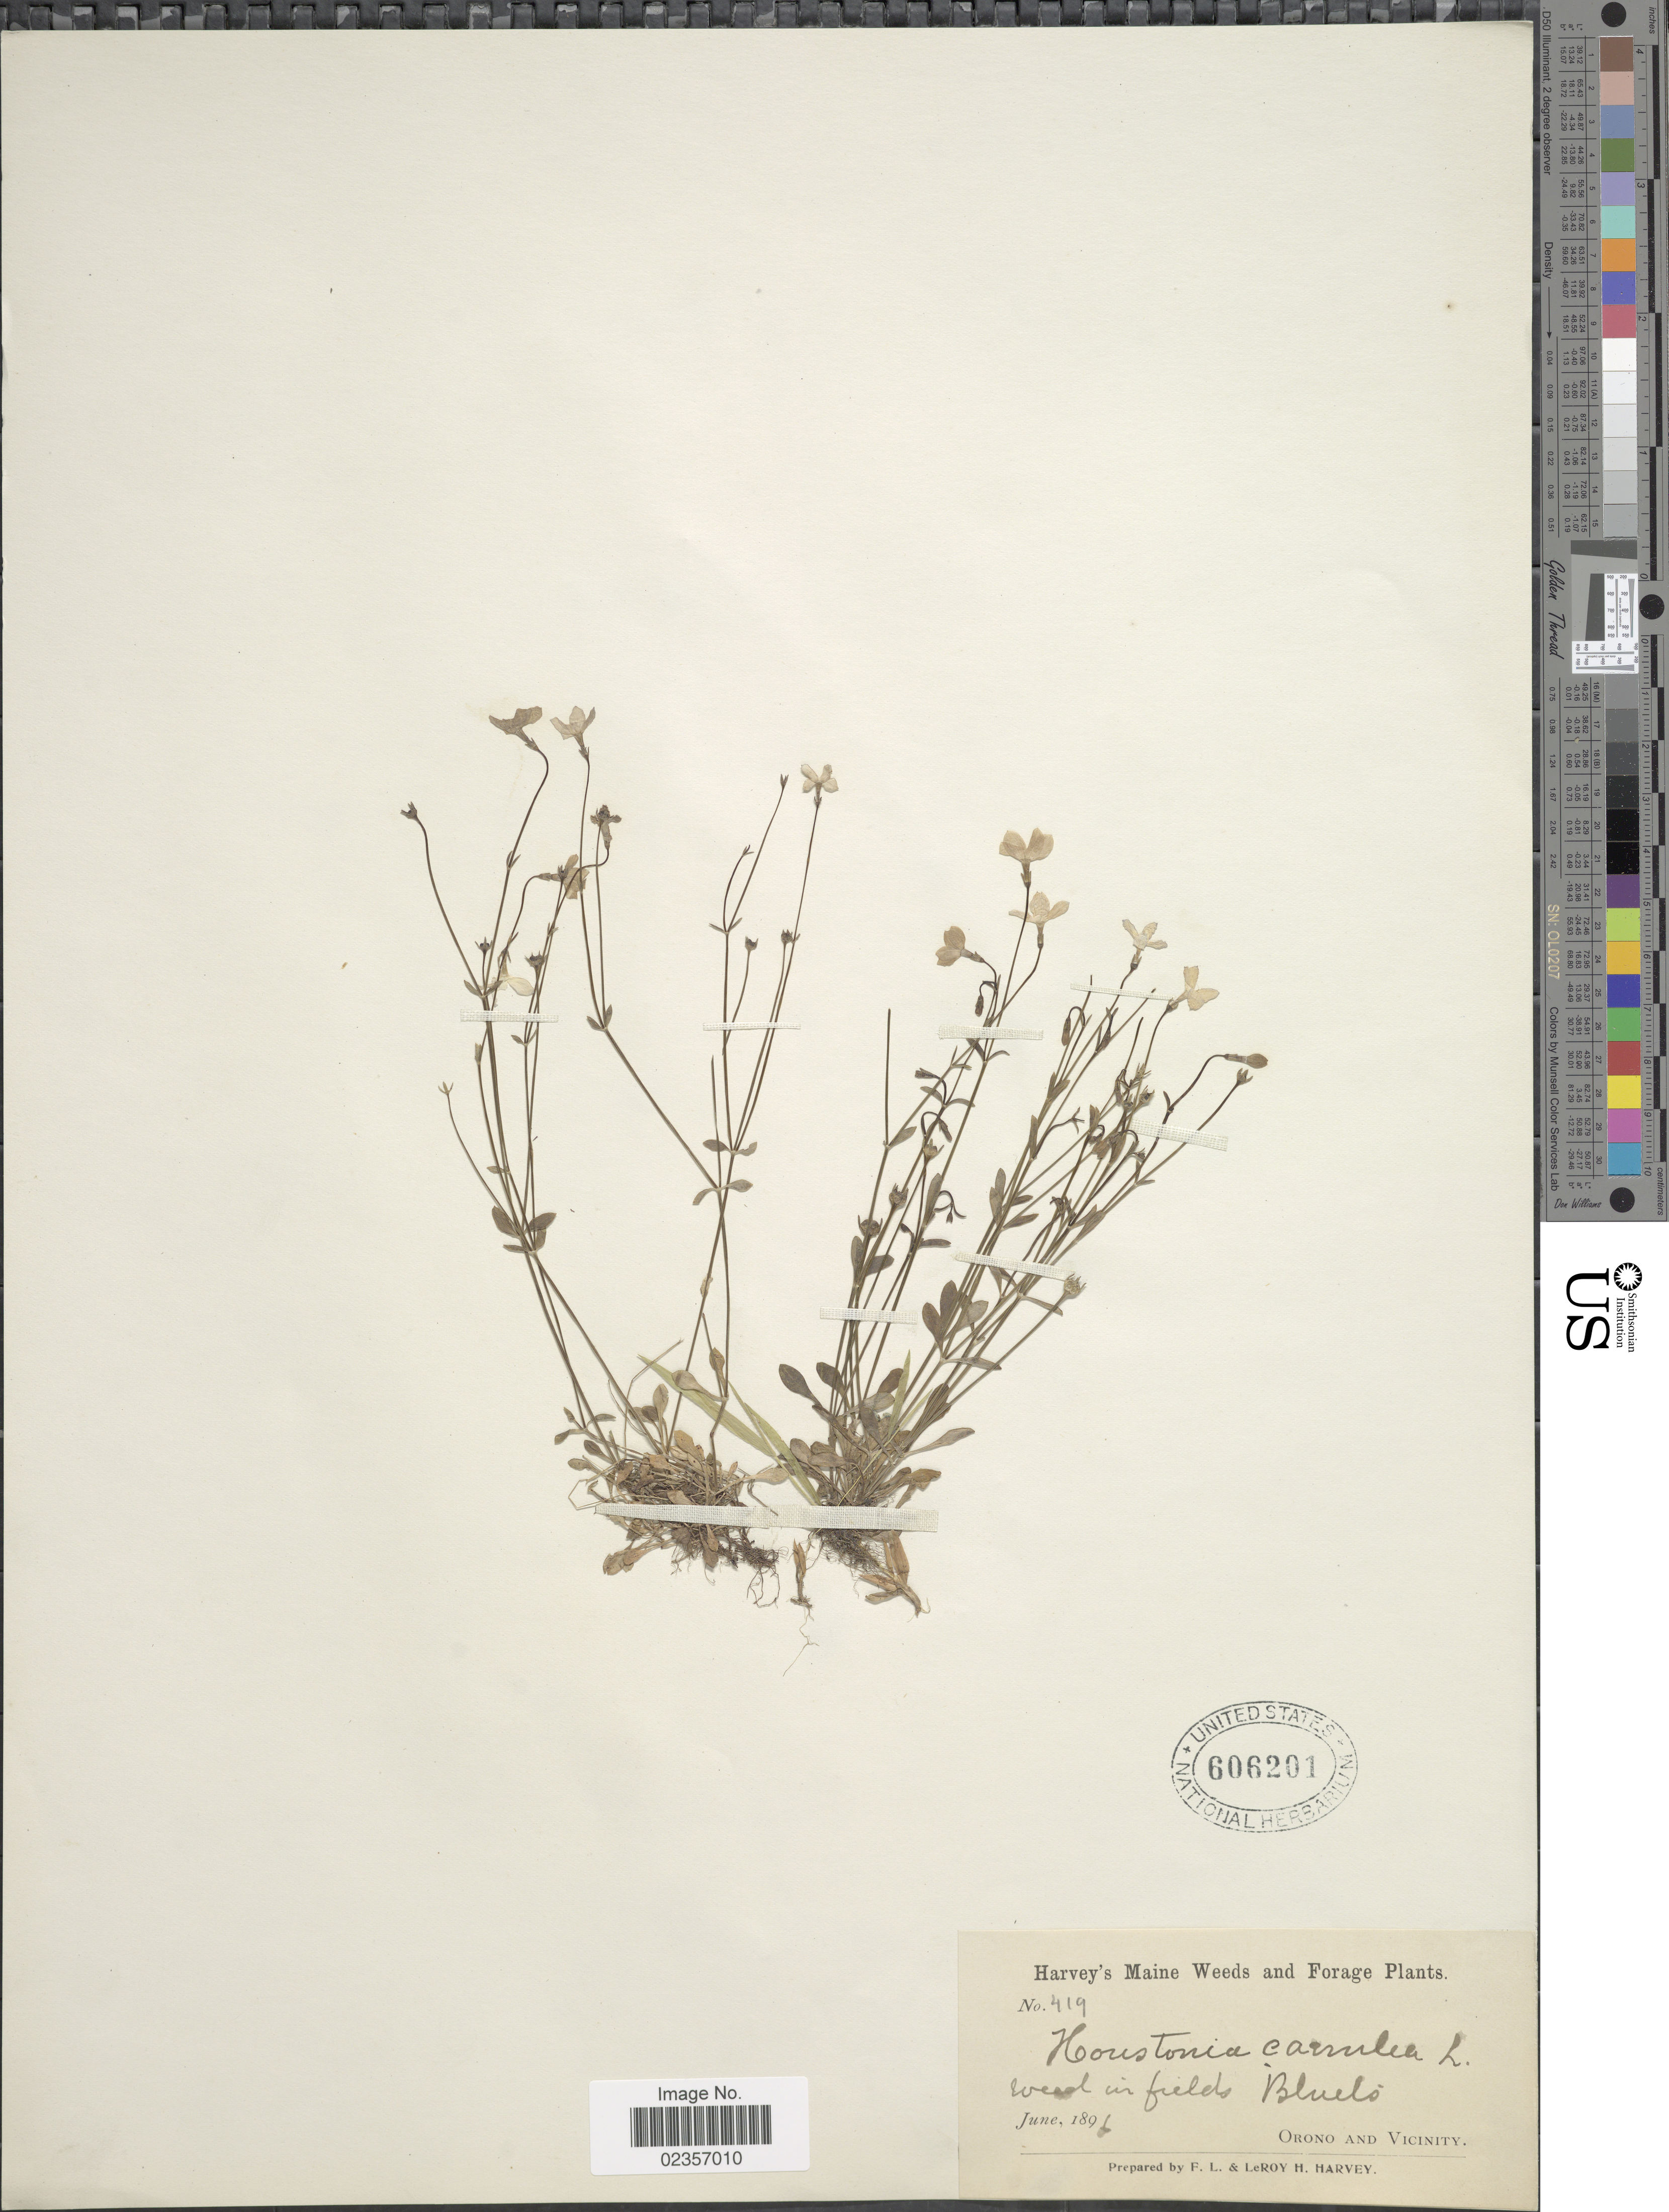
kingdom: Plantae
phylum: Tracheophyta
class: Magnoliopsida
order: Gentianales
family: Rubiaceae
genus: Houstonia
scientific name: Houstonia caerulea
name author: L.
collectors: F. L. Harvey & L. H. Harvey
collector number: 419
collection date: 1891-06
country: United States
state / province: Maine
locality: Weed in fields Bluels, Orono and vicinity.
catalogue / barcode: US 606201